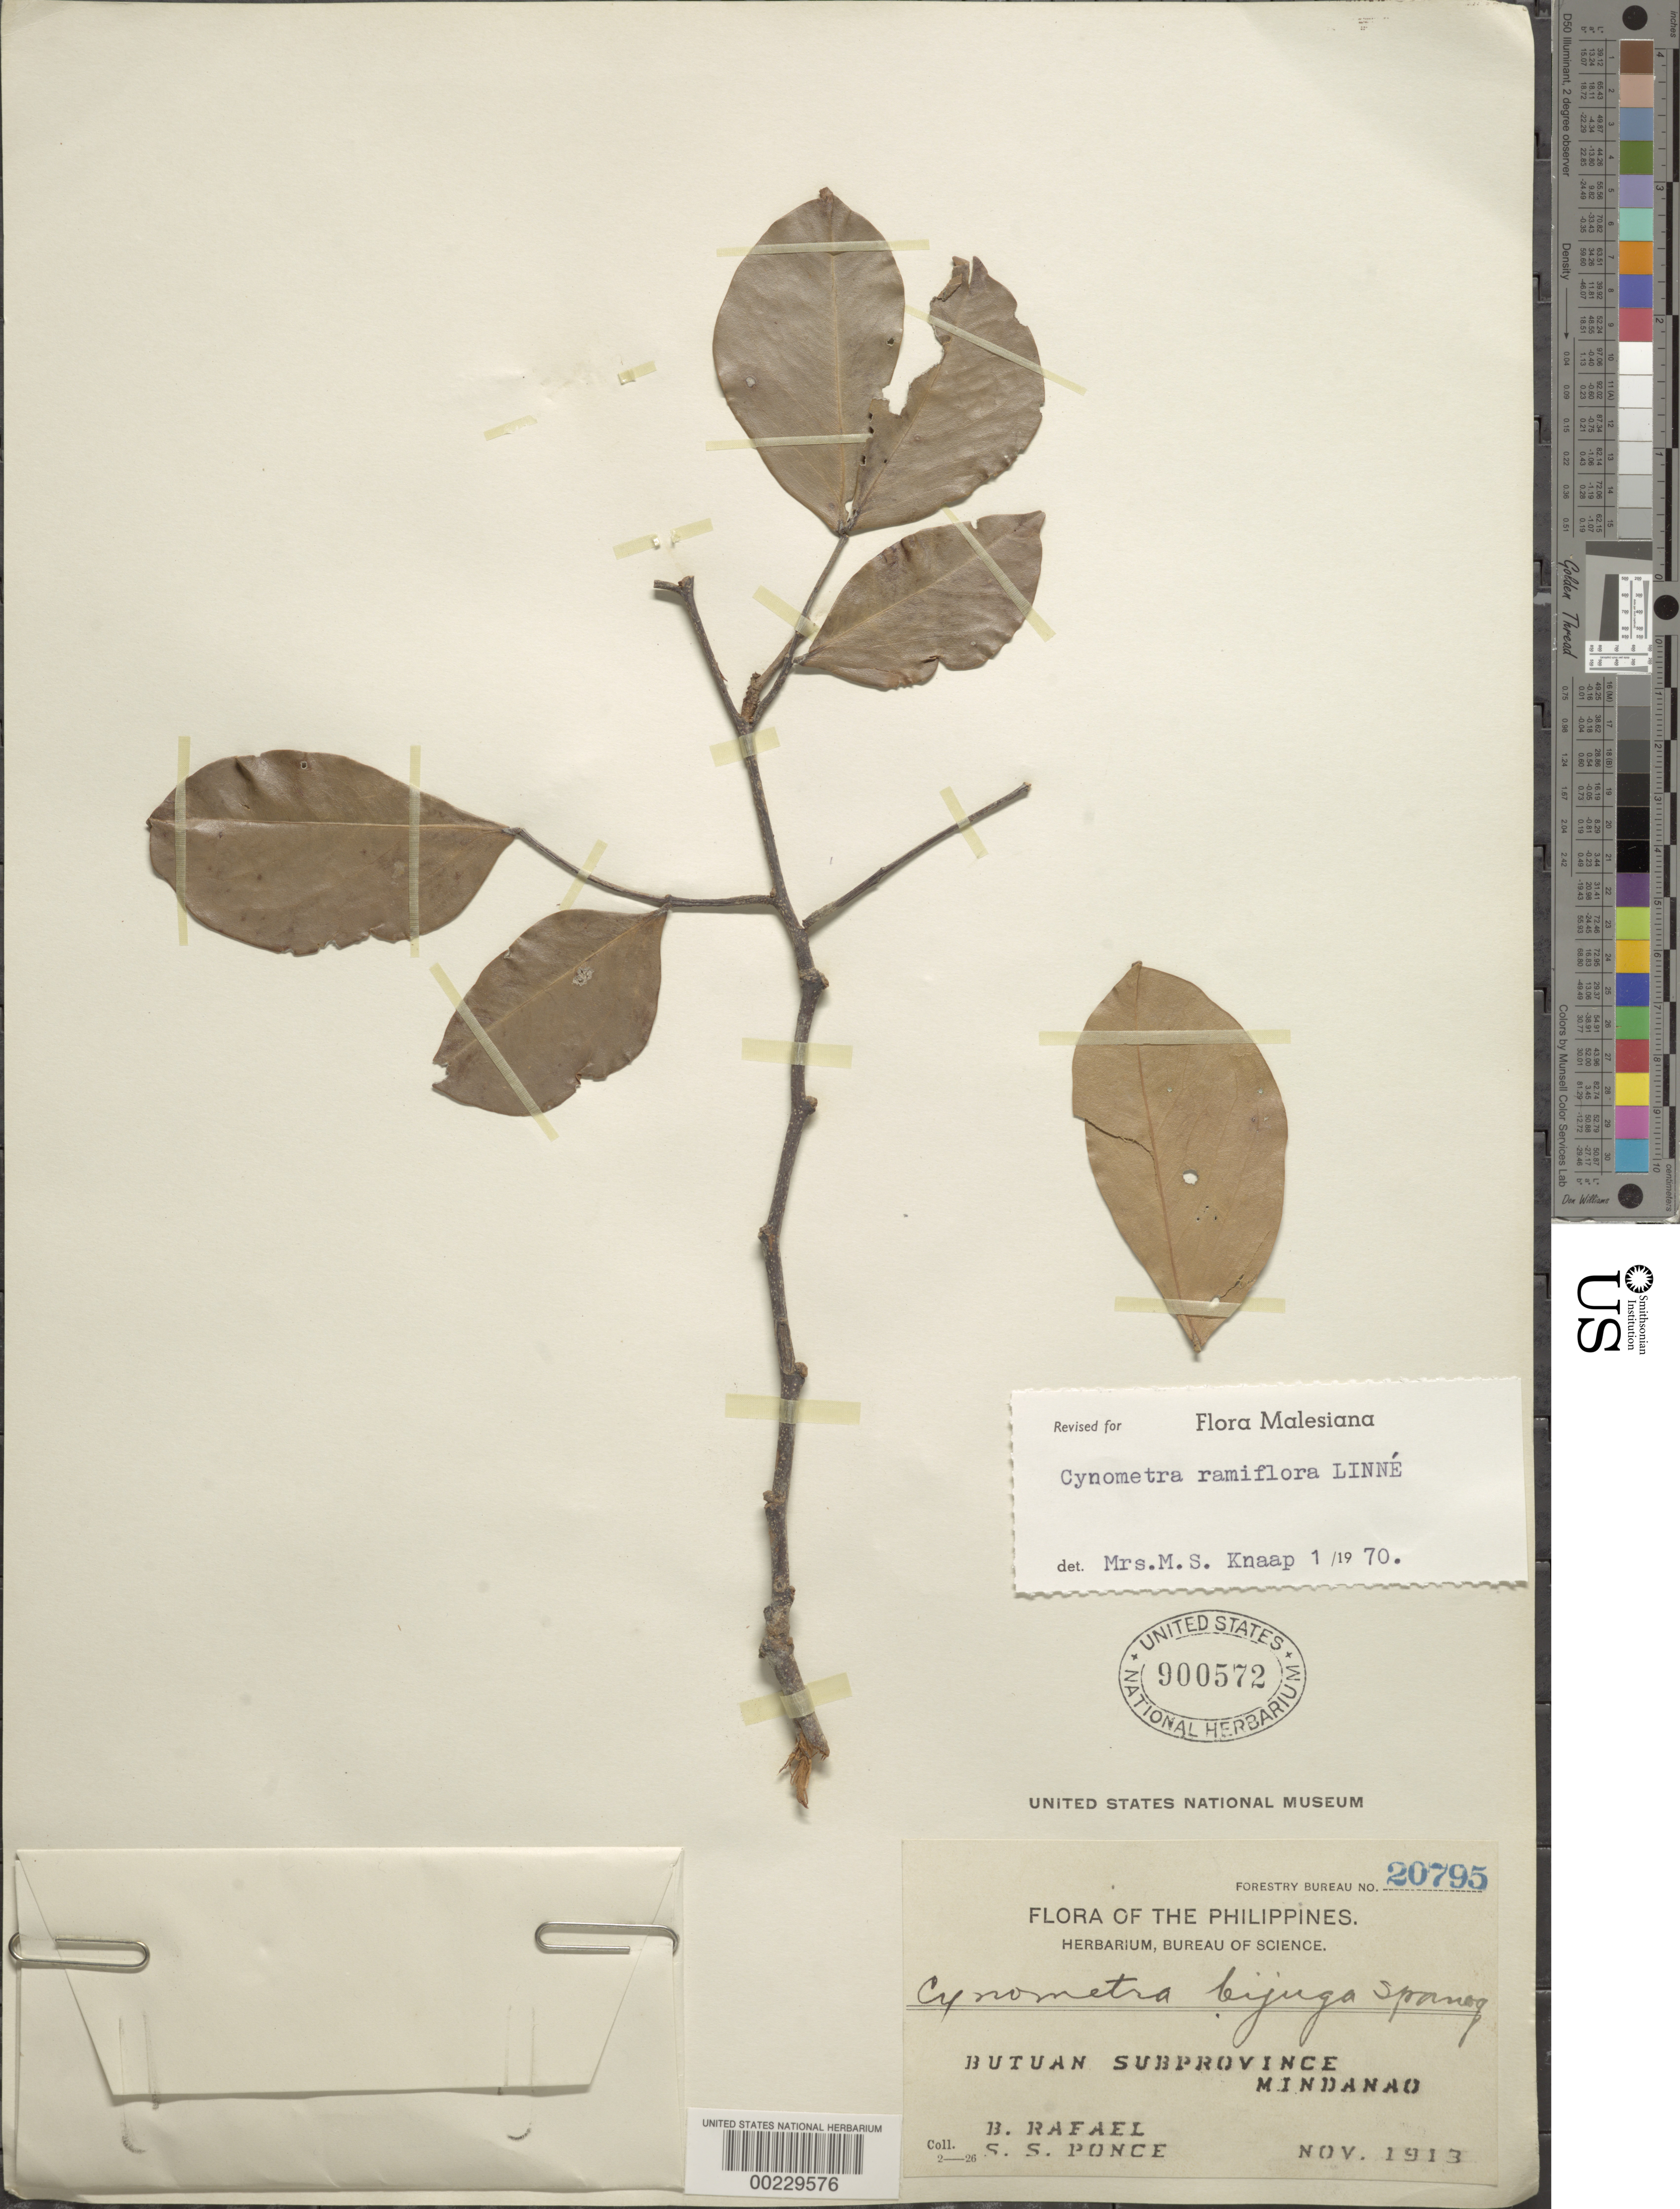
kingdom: Plantae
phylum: Tracheophyta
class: Magnoliopsida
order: Fabales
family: Fabaceae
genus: Cynometra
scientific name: Cynometra ramiflora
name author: L.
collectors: B. Rafael & S. Ponce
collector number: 20795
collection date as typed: Nov 1913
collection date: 1913-11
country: Philippines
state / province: Caraga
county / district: Agusan del Norte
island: Mindanao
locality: Butuan subprovince [= Butuan City (province)]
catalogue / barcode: US 900572